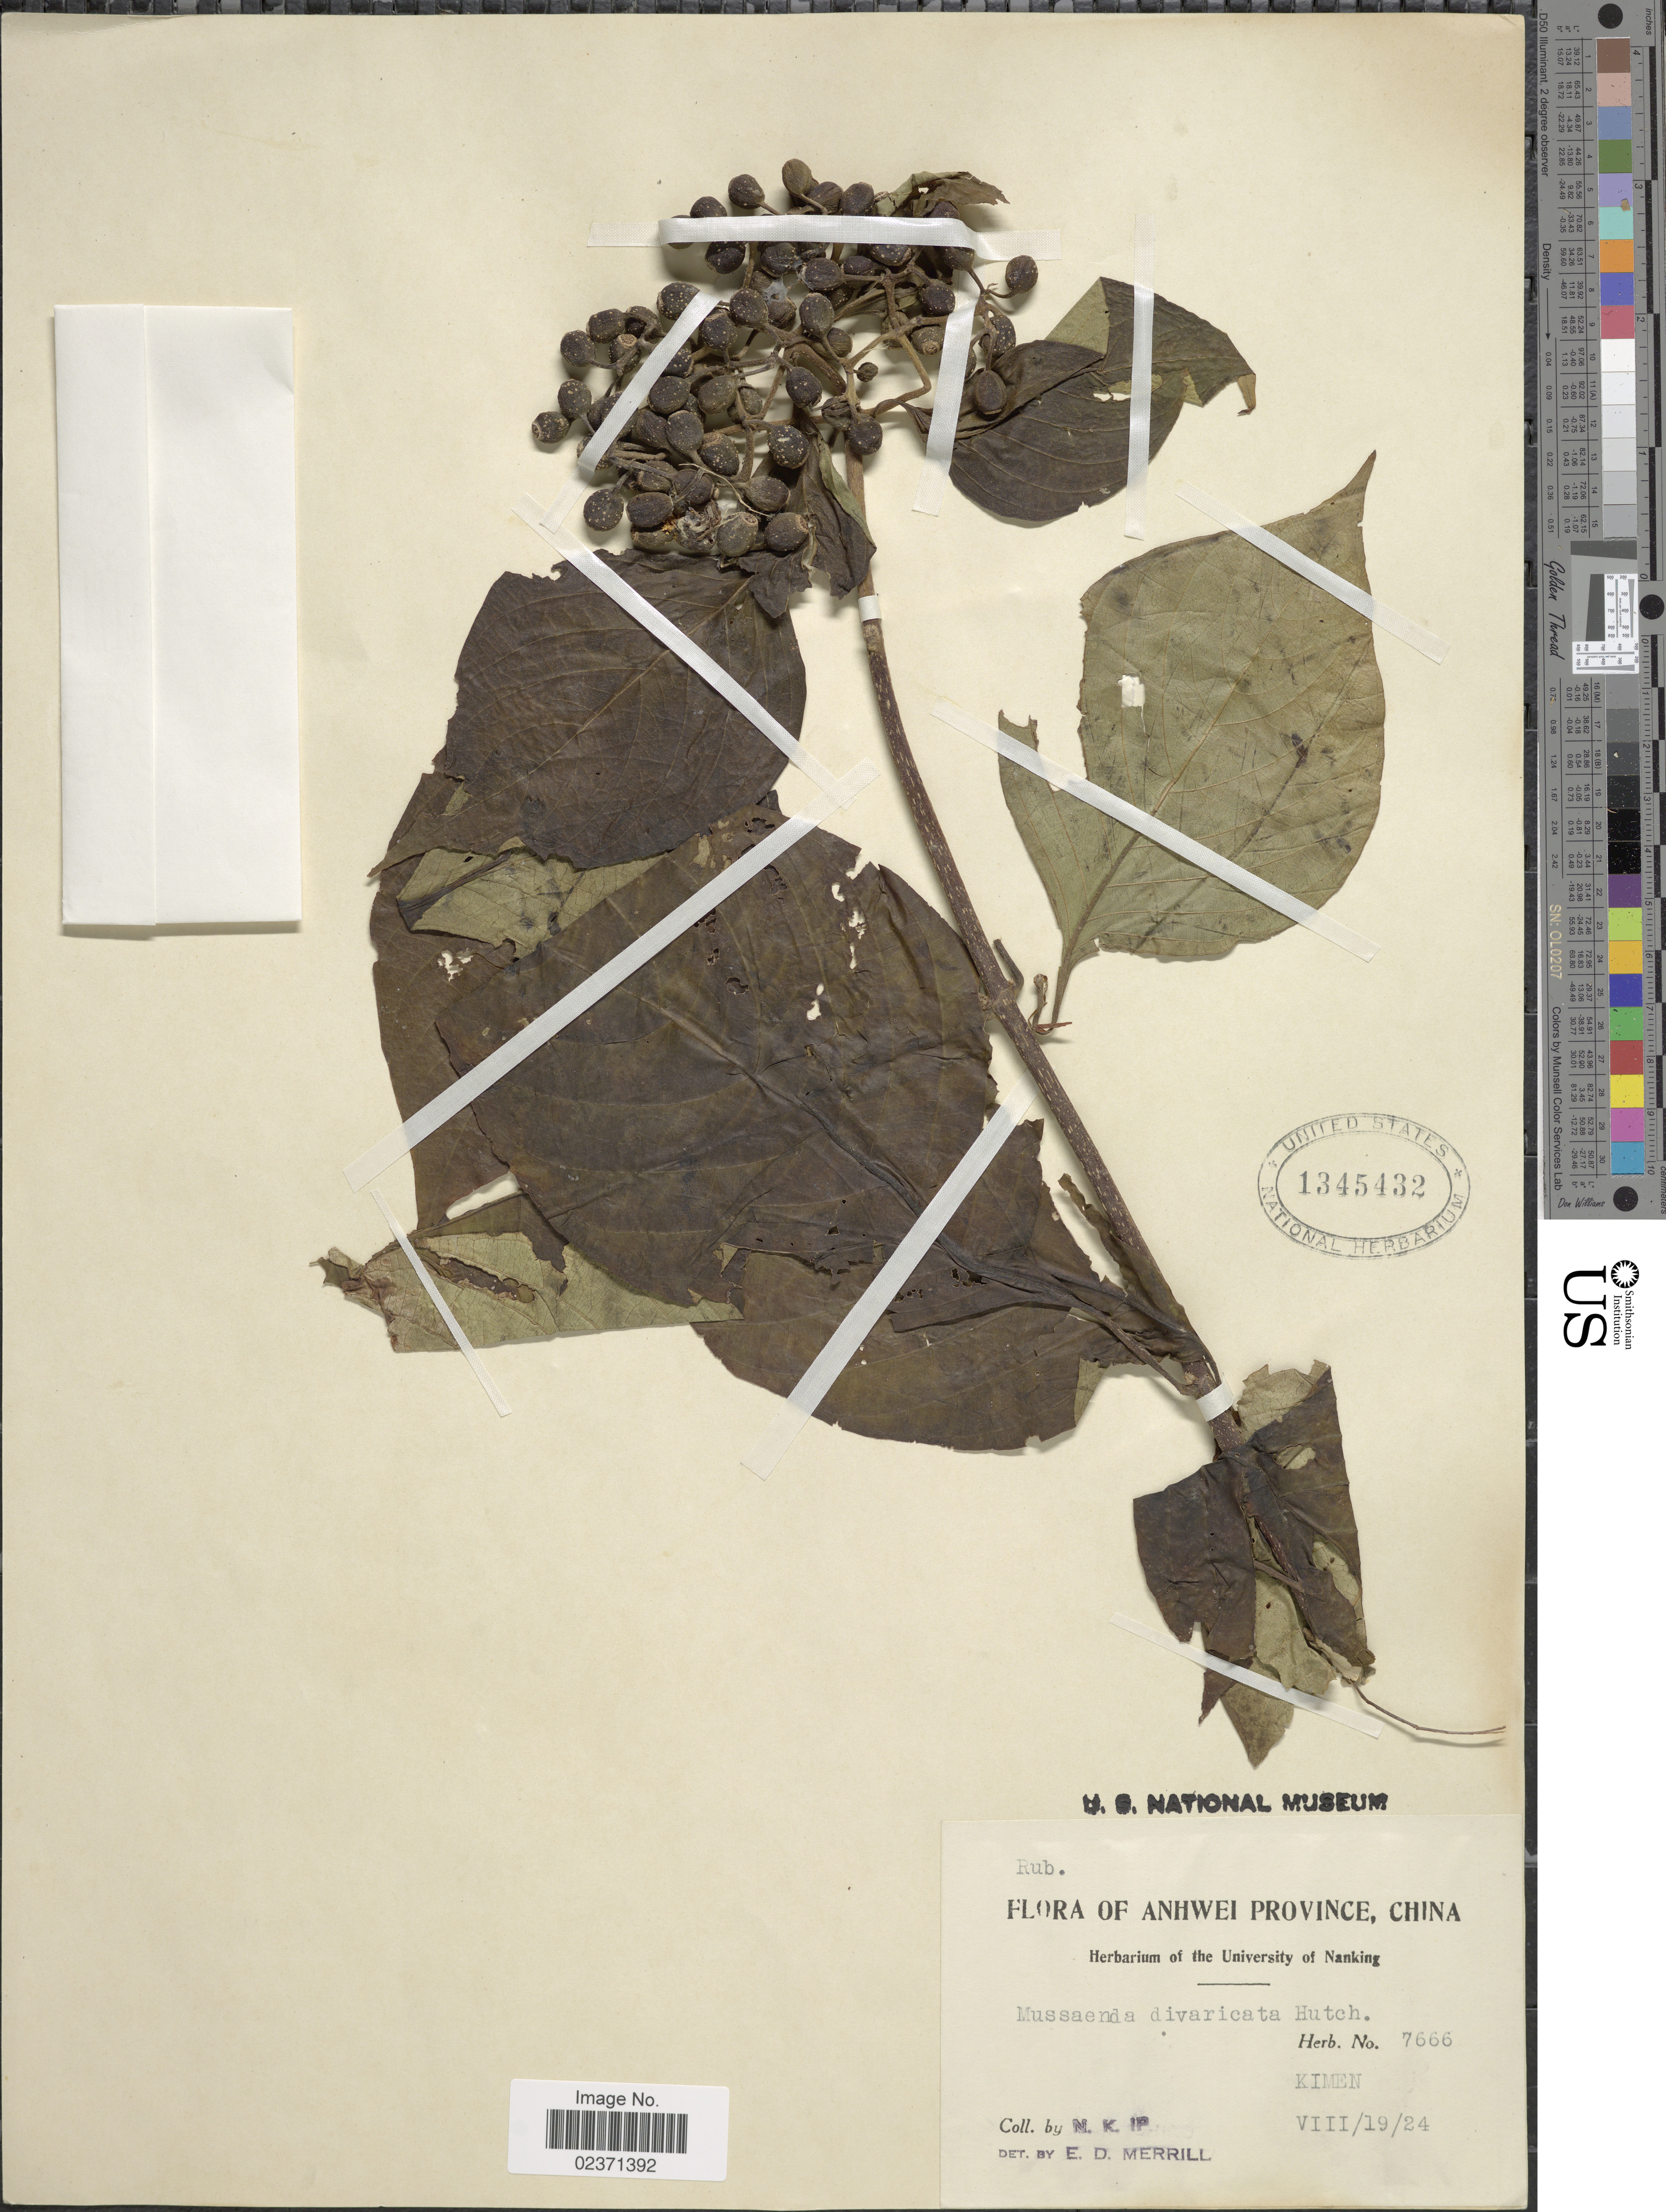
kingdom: Plantae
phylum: Tracheophyta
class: Magnoliopsida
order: Gentianales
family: Rubiaceae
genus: Mussaenda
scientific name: Mussaenda divaricata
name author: Hutch. in Sarg.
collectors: N. Ip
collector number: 7666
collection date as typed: Transcribed d/m/y: 19/8/24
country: China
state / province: Anhui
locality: Anhwei Province. Kimen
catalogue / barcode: US 1345432